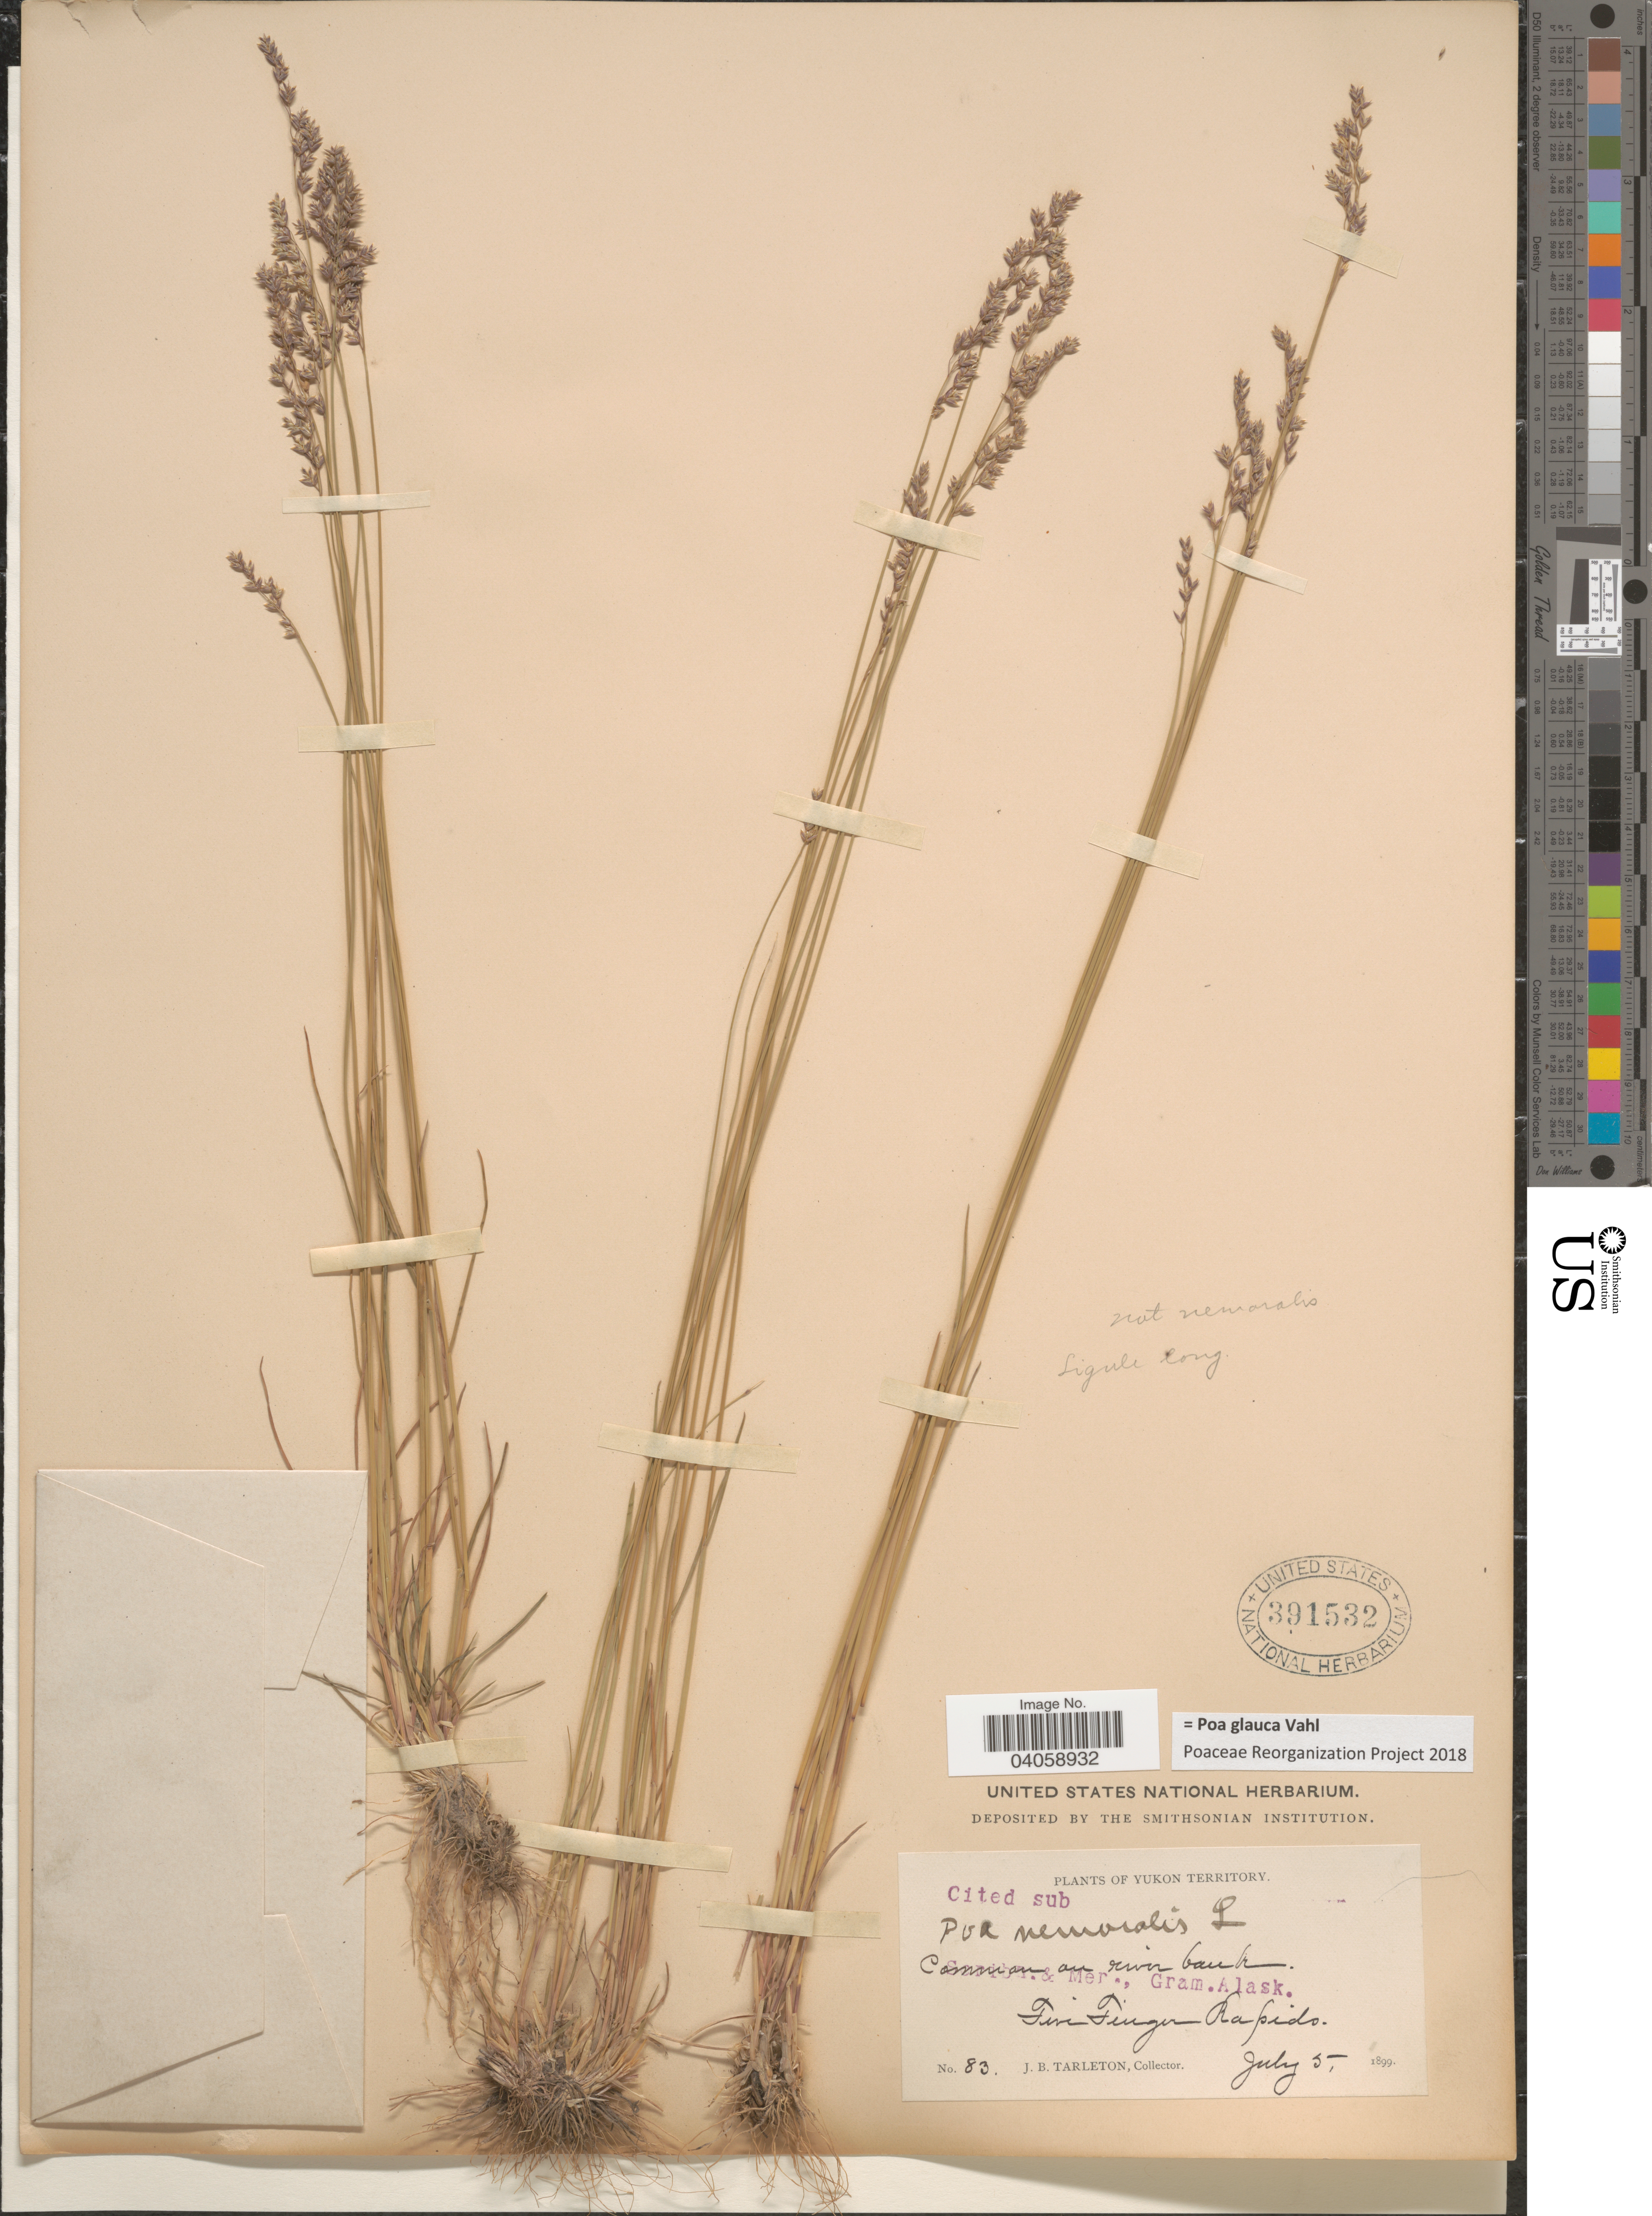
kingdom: Plantae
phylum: Tracheophyta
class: Liliopsida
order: Poales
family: Poaceae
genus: Poa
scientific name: Poa glauca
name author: Vahl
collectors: J. Tarleton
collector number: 83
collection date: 1899-07-05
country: Canada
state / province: Yukon Territory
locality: Five Finger Rapids.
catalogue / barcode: US 391532